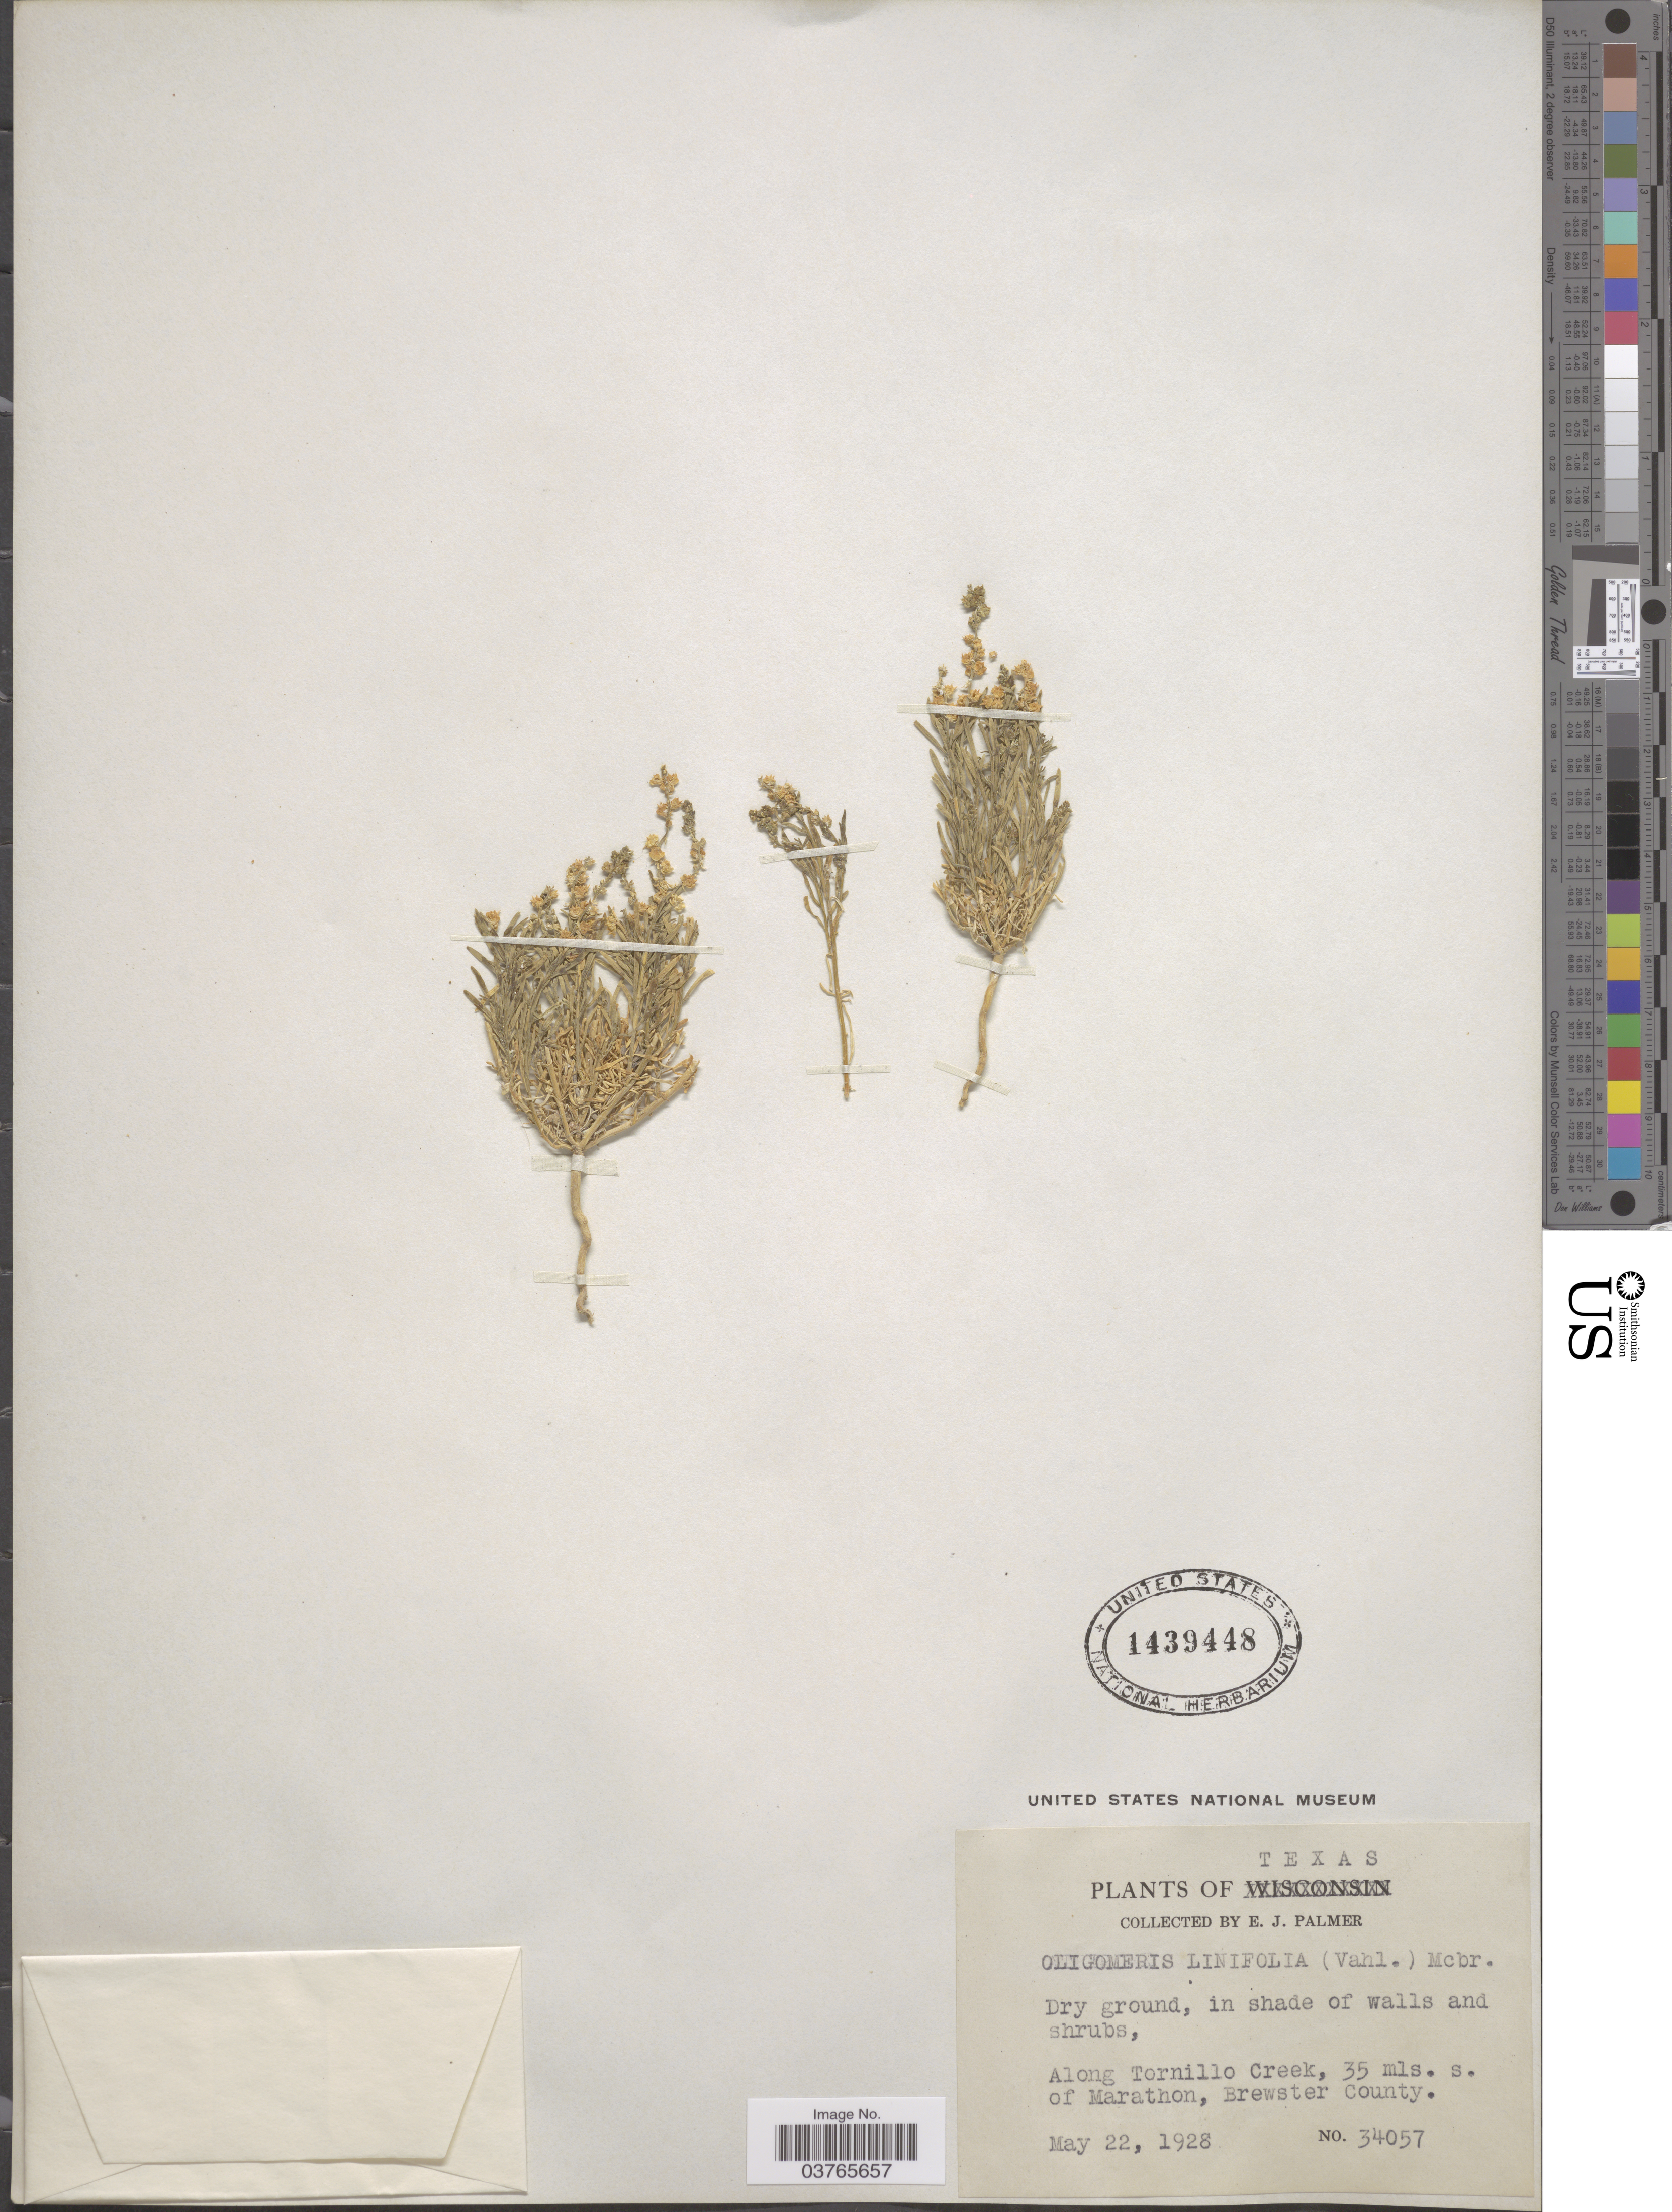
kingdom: Plantae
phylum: Tracheophyta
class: Magnoliopsida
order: Brassicales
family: Resedaceae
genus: Oligomeris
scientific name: Oligomeris subulata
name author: Webb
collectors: E. J. Palmer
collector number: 34057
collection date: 1928-05-22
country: United States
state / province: Texas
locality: Along Tornillo Creek, 35 mls. s. of Marathon, Brewster County.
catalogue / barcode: US 1439448